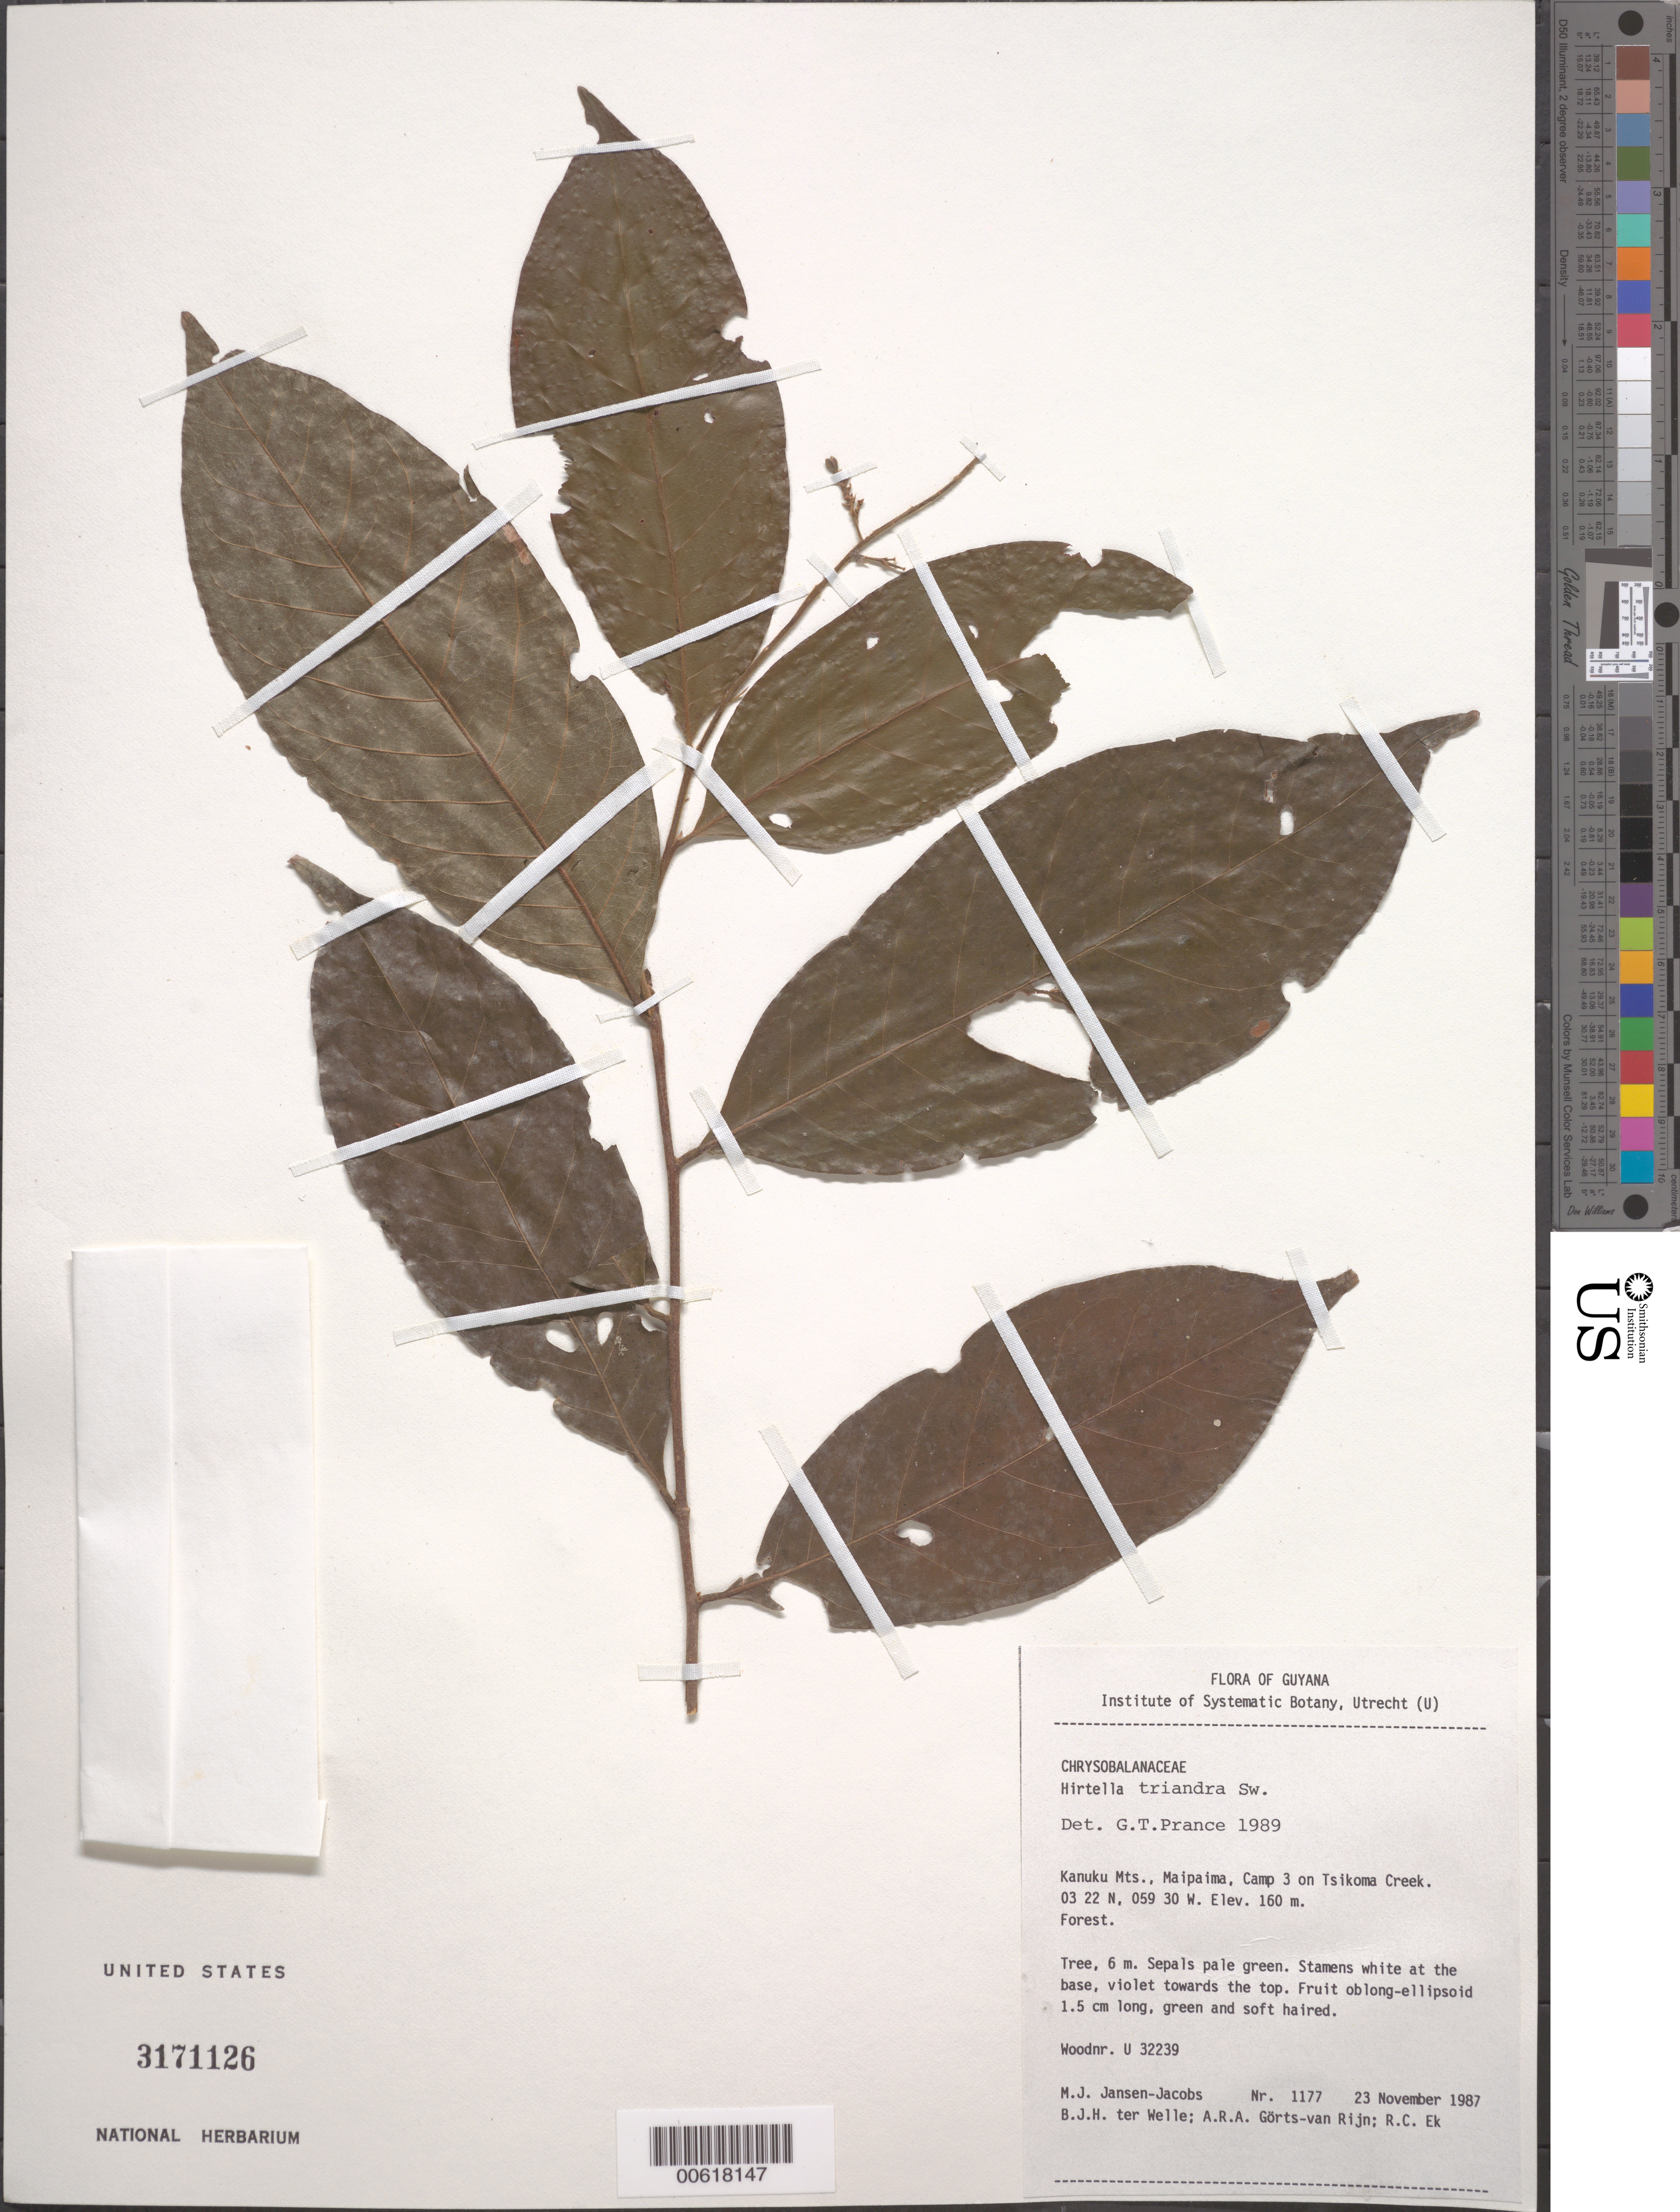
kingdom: Plantae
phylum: Tracheophyta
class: Magnoliopsida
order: Malpighiales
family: Chrysobalanaceae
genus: Hirtella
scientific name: Hirtella triandra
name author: Sw.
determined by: Prance, G. T.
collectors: M. J. Jansen-Jacobs, B. Welle, A. .R. A. Görts-van Rijn & R. C. Ek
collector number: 1177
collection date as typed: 23-Nov-87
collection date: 1987-11-23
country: Guyana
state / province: U. Takutu-U. Essequibo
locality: Kanuku Mts., Maipaima, Camp 3 on Tsikoma Creek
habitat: Forest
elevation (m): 160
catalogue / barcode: US 3171126